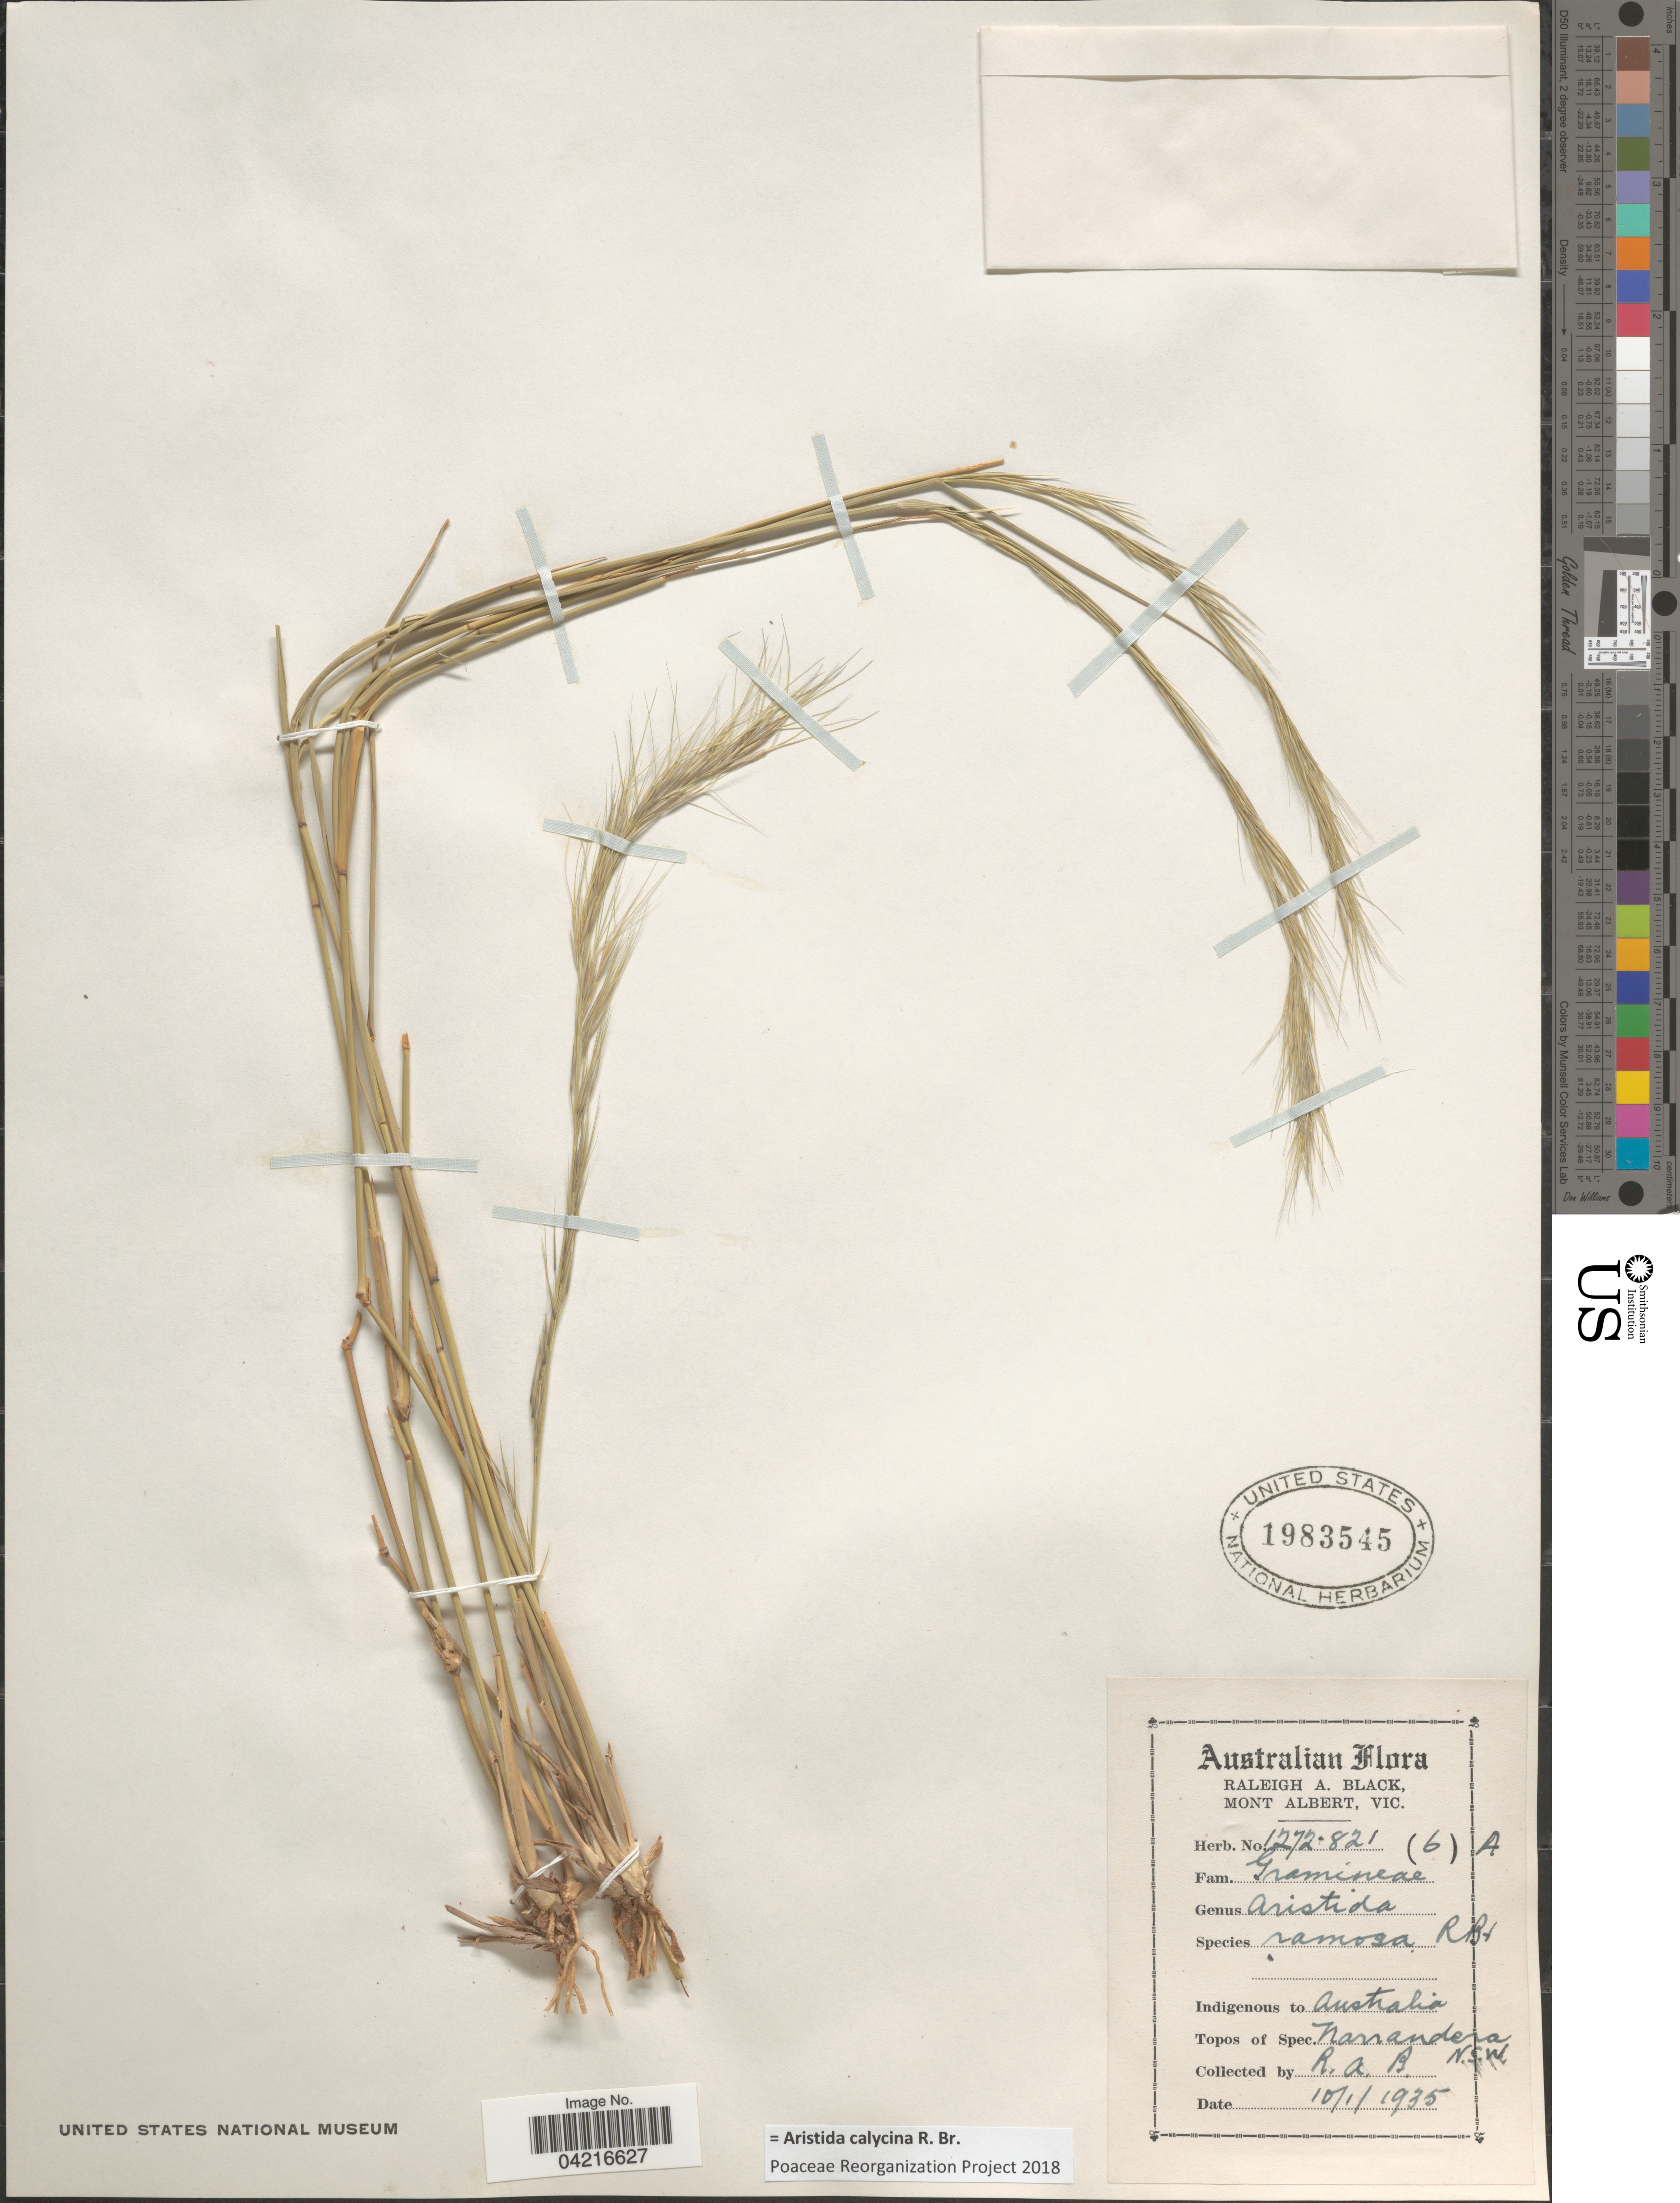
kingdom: Plantae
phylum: Tracheophyta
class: Liliopsida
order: Poales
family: Poaceae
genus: Aristida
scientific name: Aristida calycina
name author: R. Br.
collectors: R. A. Black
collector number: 1272821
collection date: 1935-01-10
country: Australia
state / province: New South Wales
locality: Narrandera.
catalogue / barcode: US 1983545